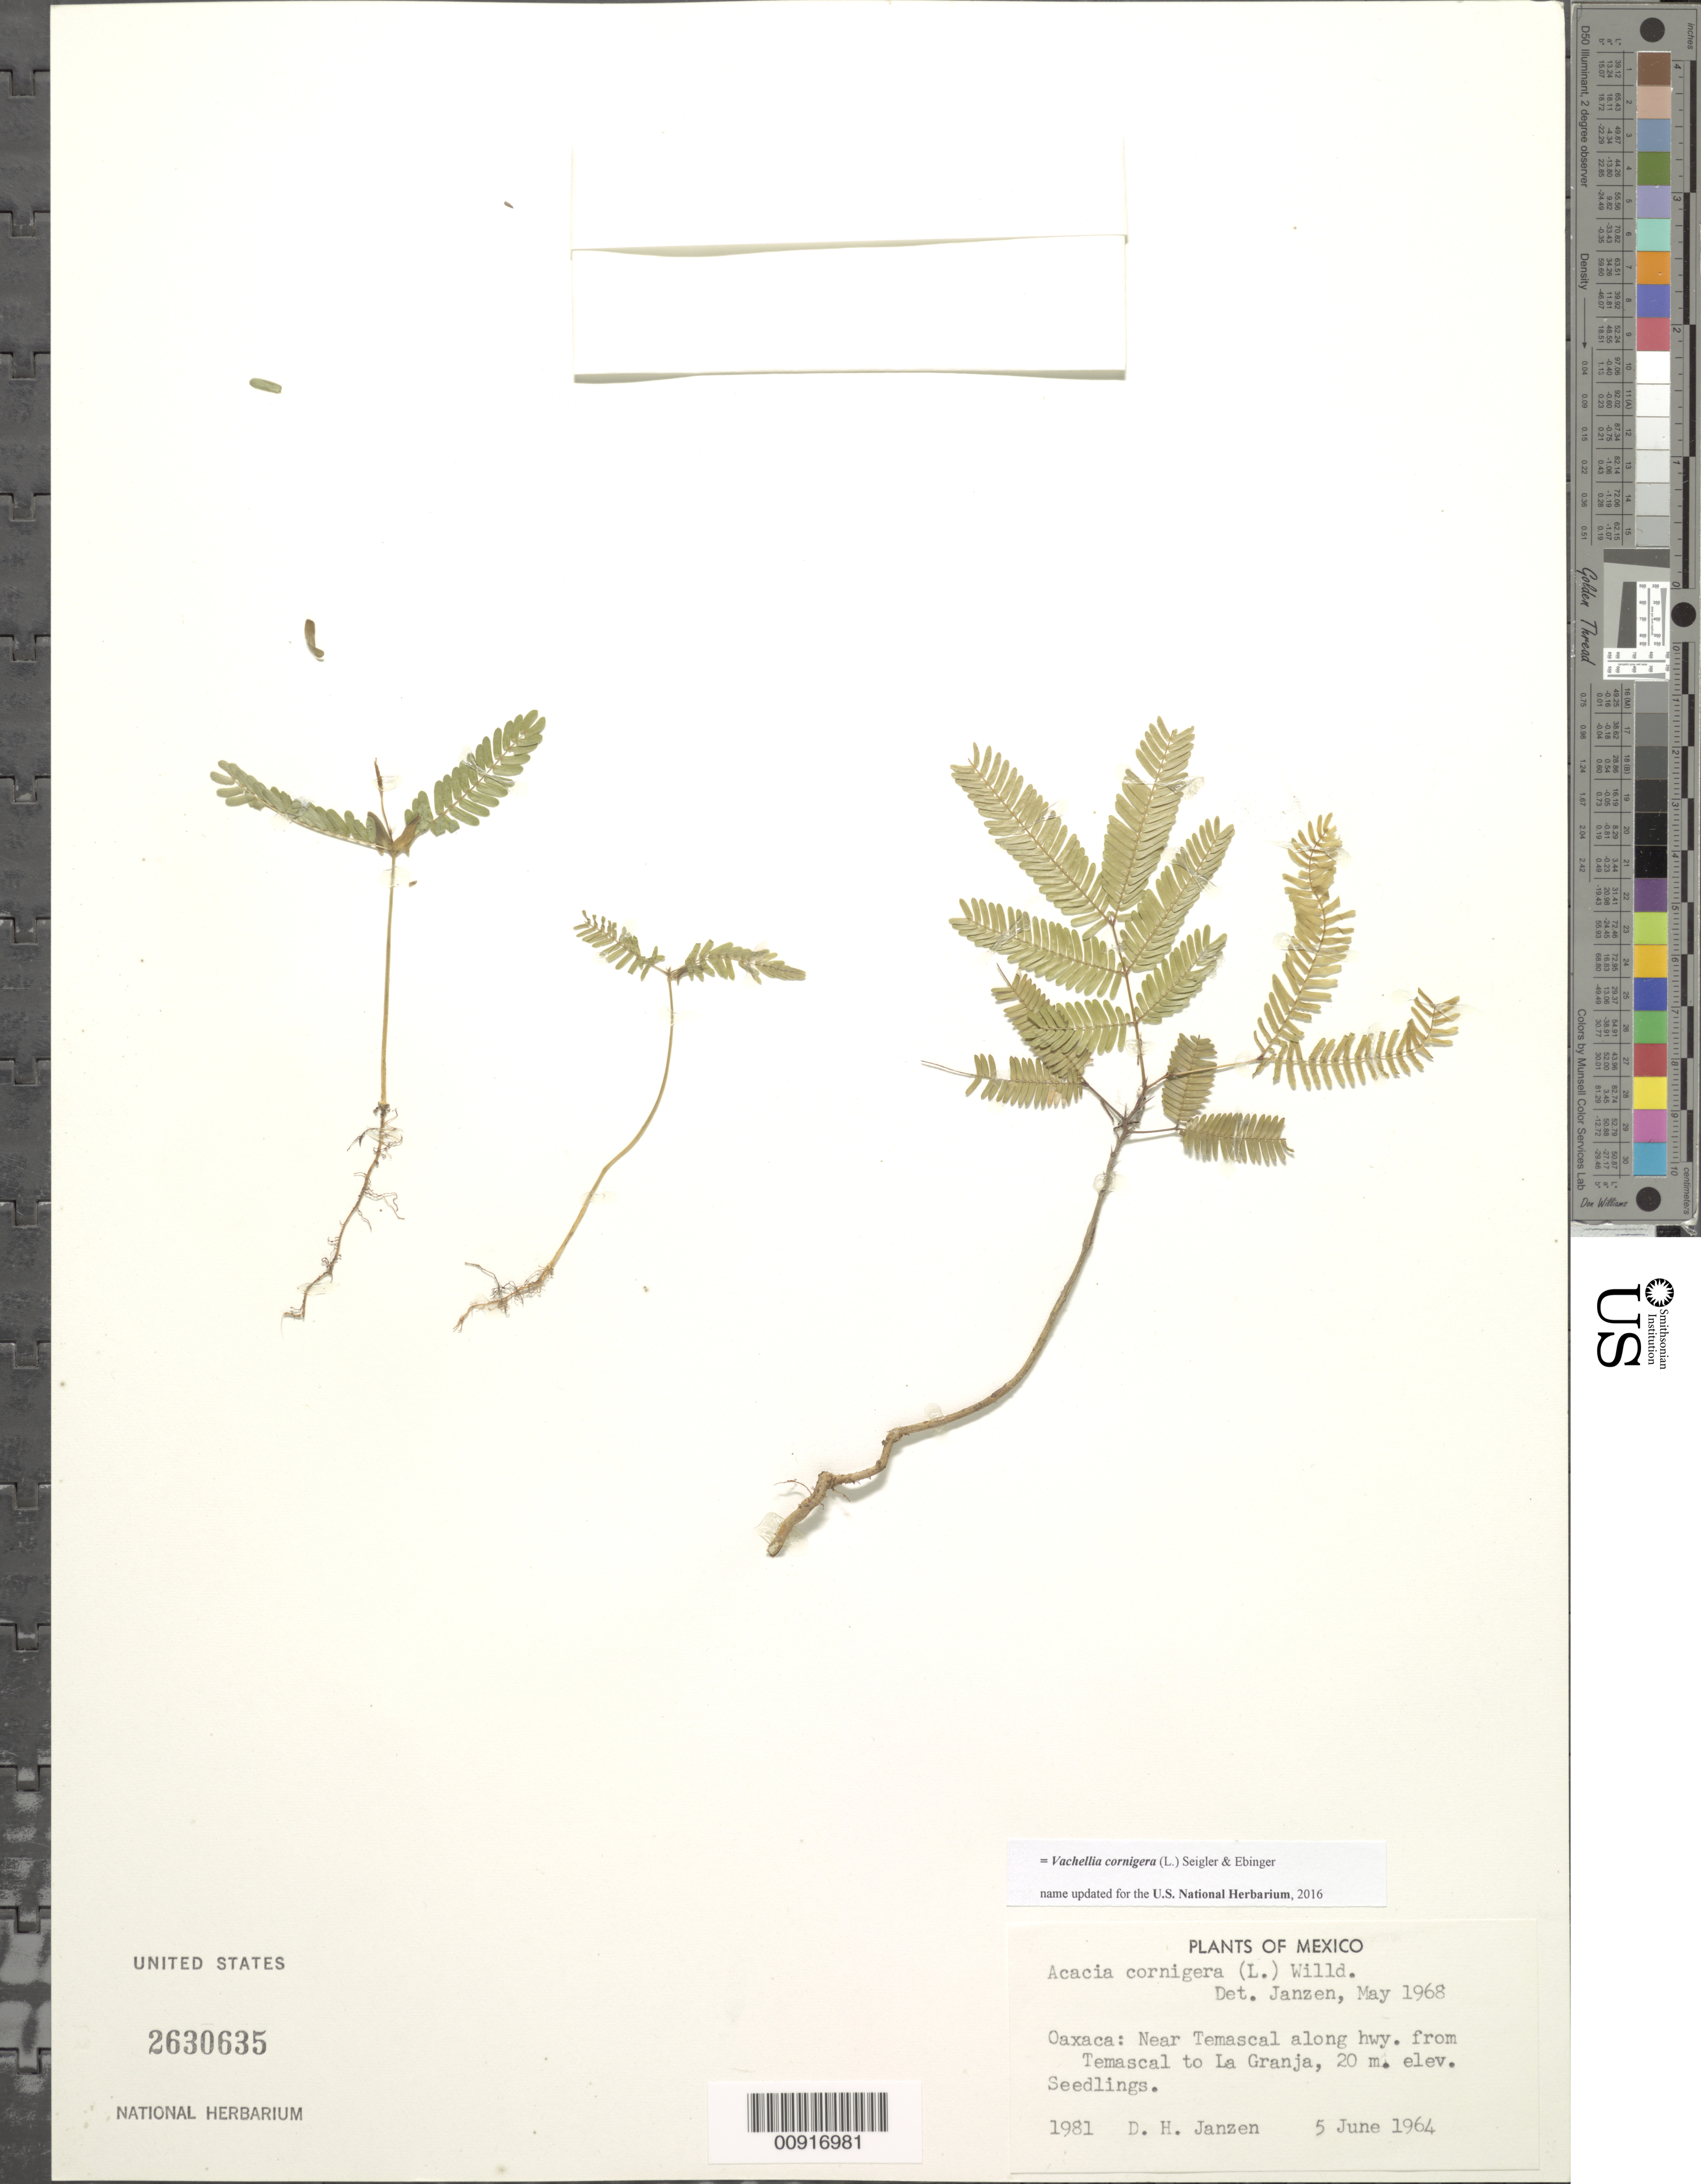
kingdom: Plantae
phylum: Tracheophyta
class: Magnoliopsida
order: Fabales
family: Fabaceae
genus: Vachellia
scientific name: Vachellia cornigera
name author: (L.) Seigler & Ebinger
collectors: D. Janzen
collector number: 1981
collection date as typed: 05 Jun 1964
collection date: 1964-06-05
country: Mexico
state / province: Oaxaca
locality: Oaxaca: Near Temascal along hwy. from Temascal to La Granja.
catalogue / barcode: US 2630635